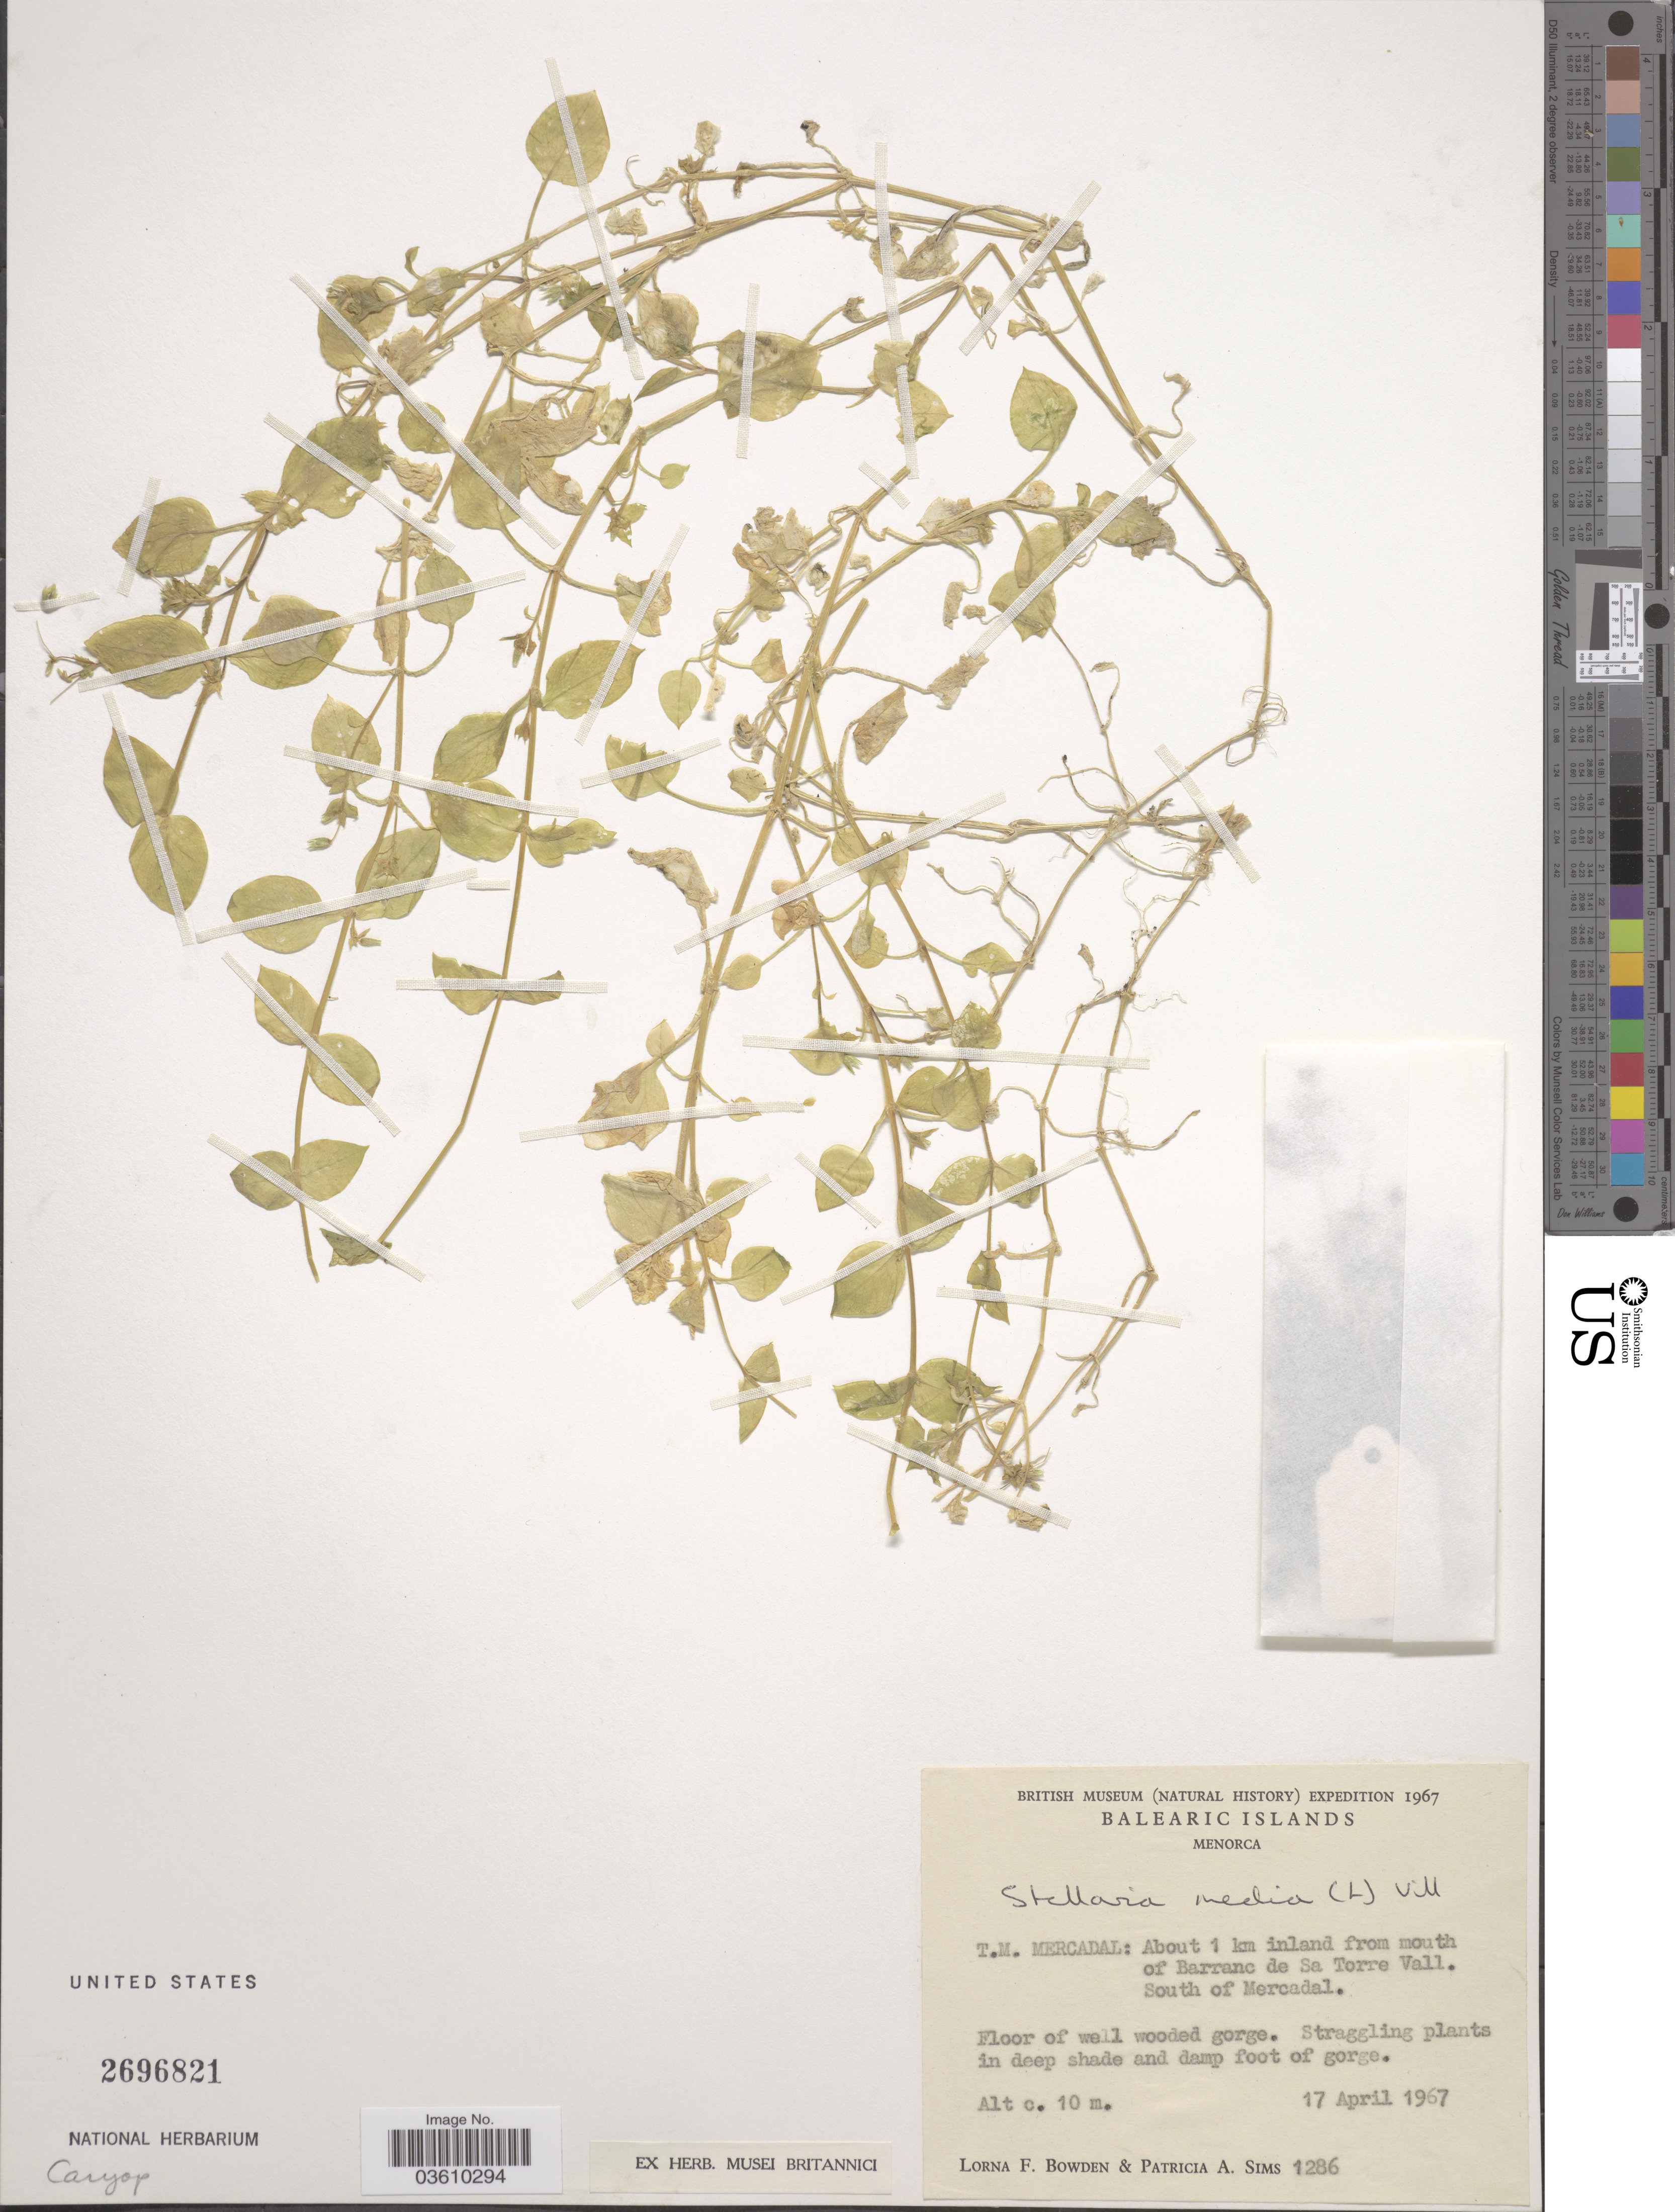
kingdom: Plantae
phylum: Tracheophyta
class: Magnoliopsida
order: Caryophyllales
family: Caryophyllaceae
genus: Stellaria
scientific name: Stellaria media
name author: (L.) Vill.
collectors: L. F. Bowden & P. A. Sims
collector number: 1286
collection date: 1967-04-17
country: Spain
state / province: Islas Baleares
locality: Balearic Islands. Menorca. T.M. Mercadal: About 1 km inland from mouth of Barrano de Sa Torre Vall. South of Mercadal.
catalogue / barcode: US 2696821